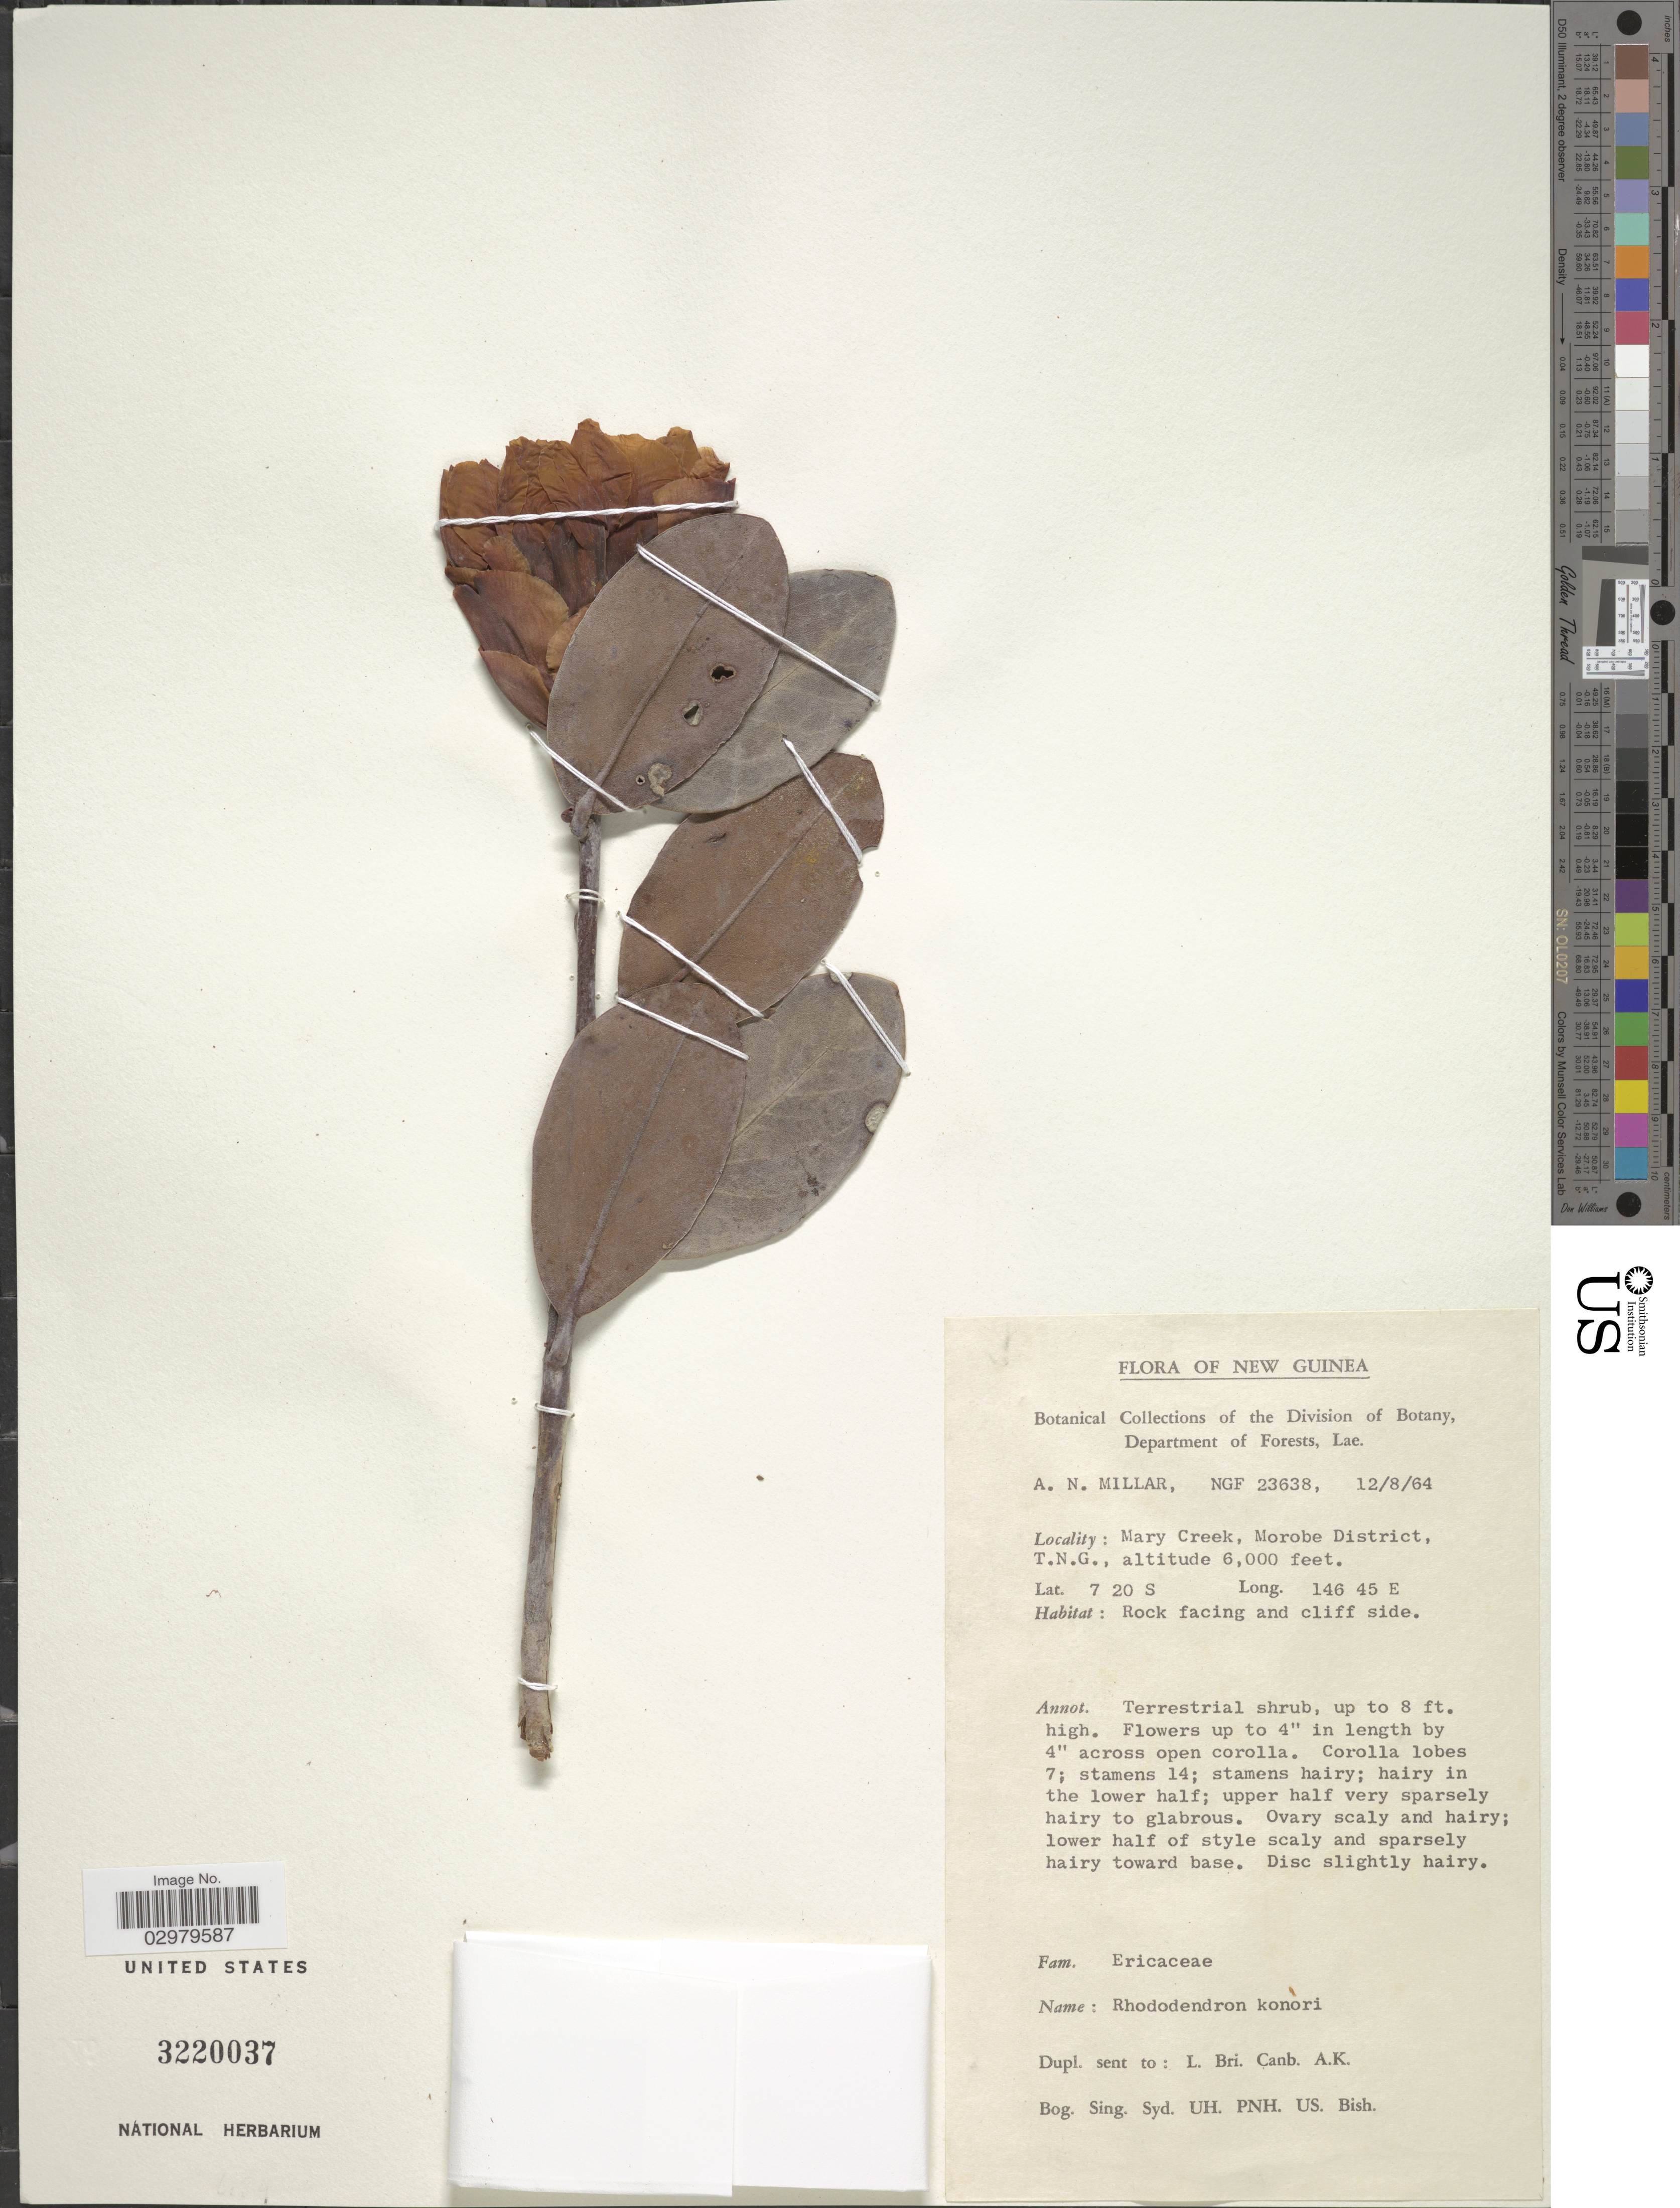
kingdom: Plantae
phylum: Tracheophyta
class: Magnoliopsida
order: Ericales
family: Ericaceae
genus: Rhododendron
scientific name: Rhododendron konori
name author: Becc.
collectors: A. Millar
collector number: NGF 23638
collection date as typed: Transcribed d/m/y: 12/8/64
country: Papua New Guinea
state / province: Morobe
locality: New Guinea. Mary Creek, Morobe District, T.N.G.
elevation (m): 1829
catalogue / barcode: US 3220037